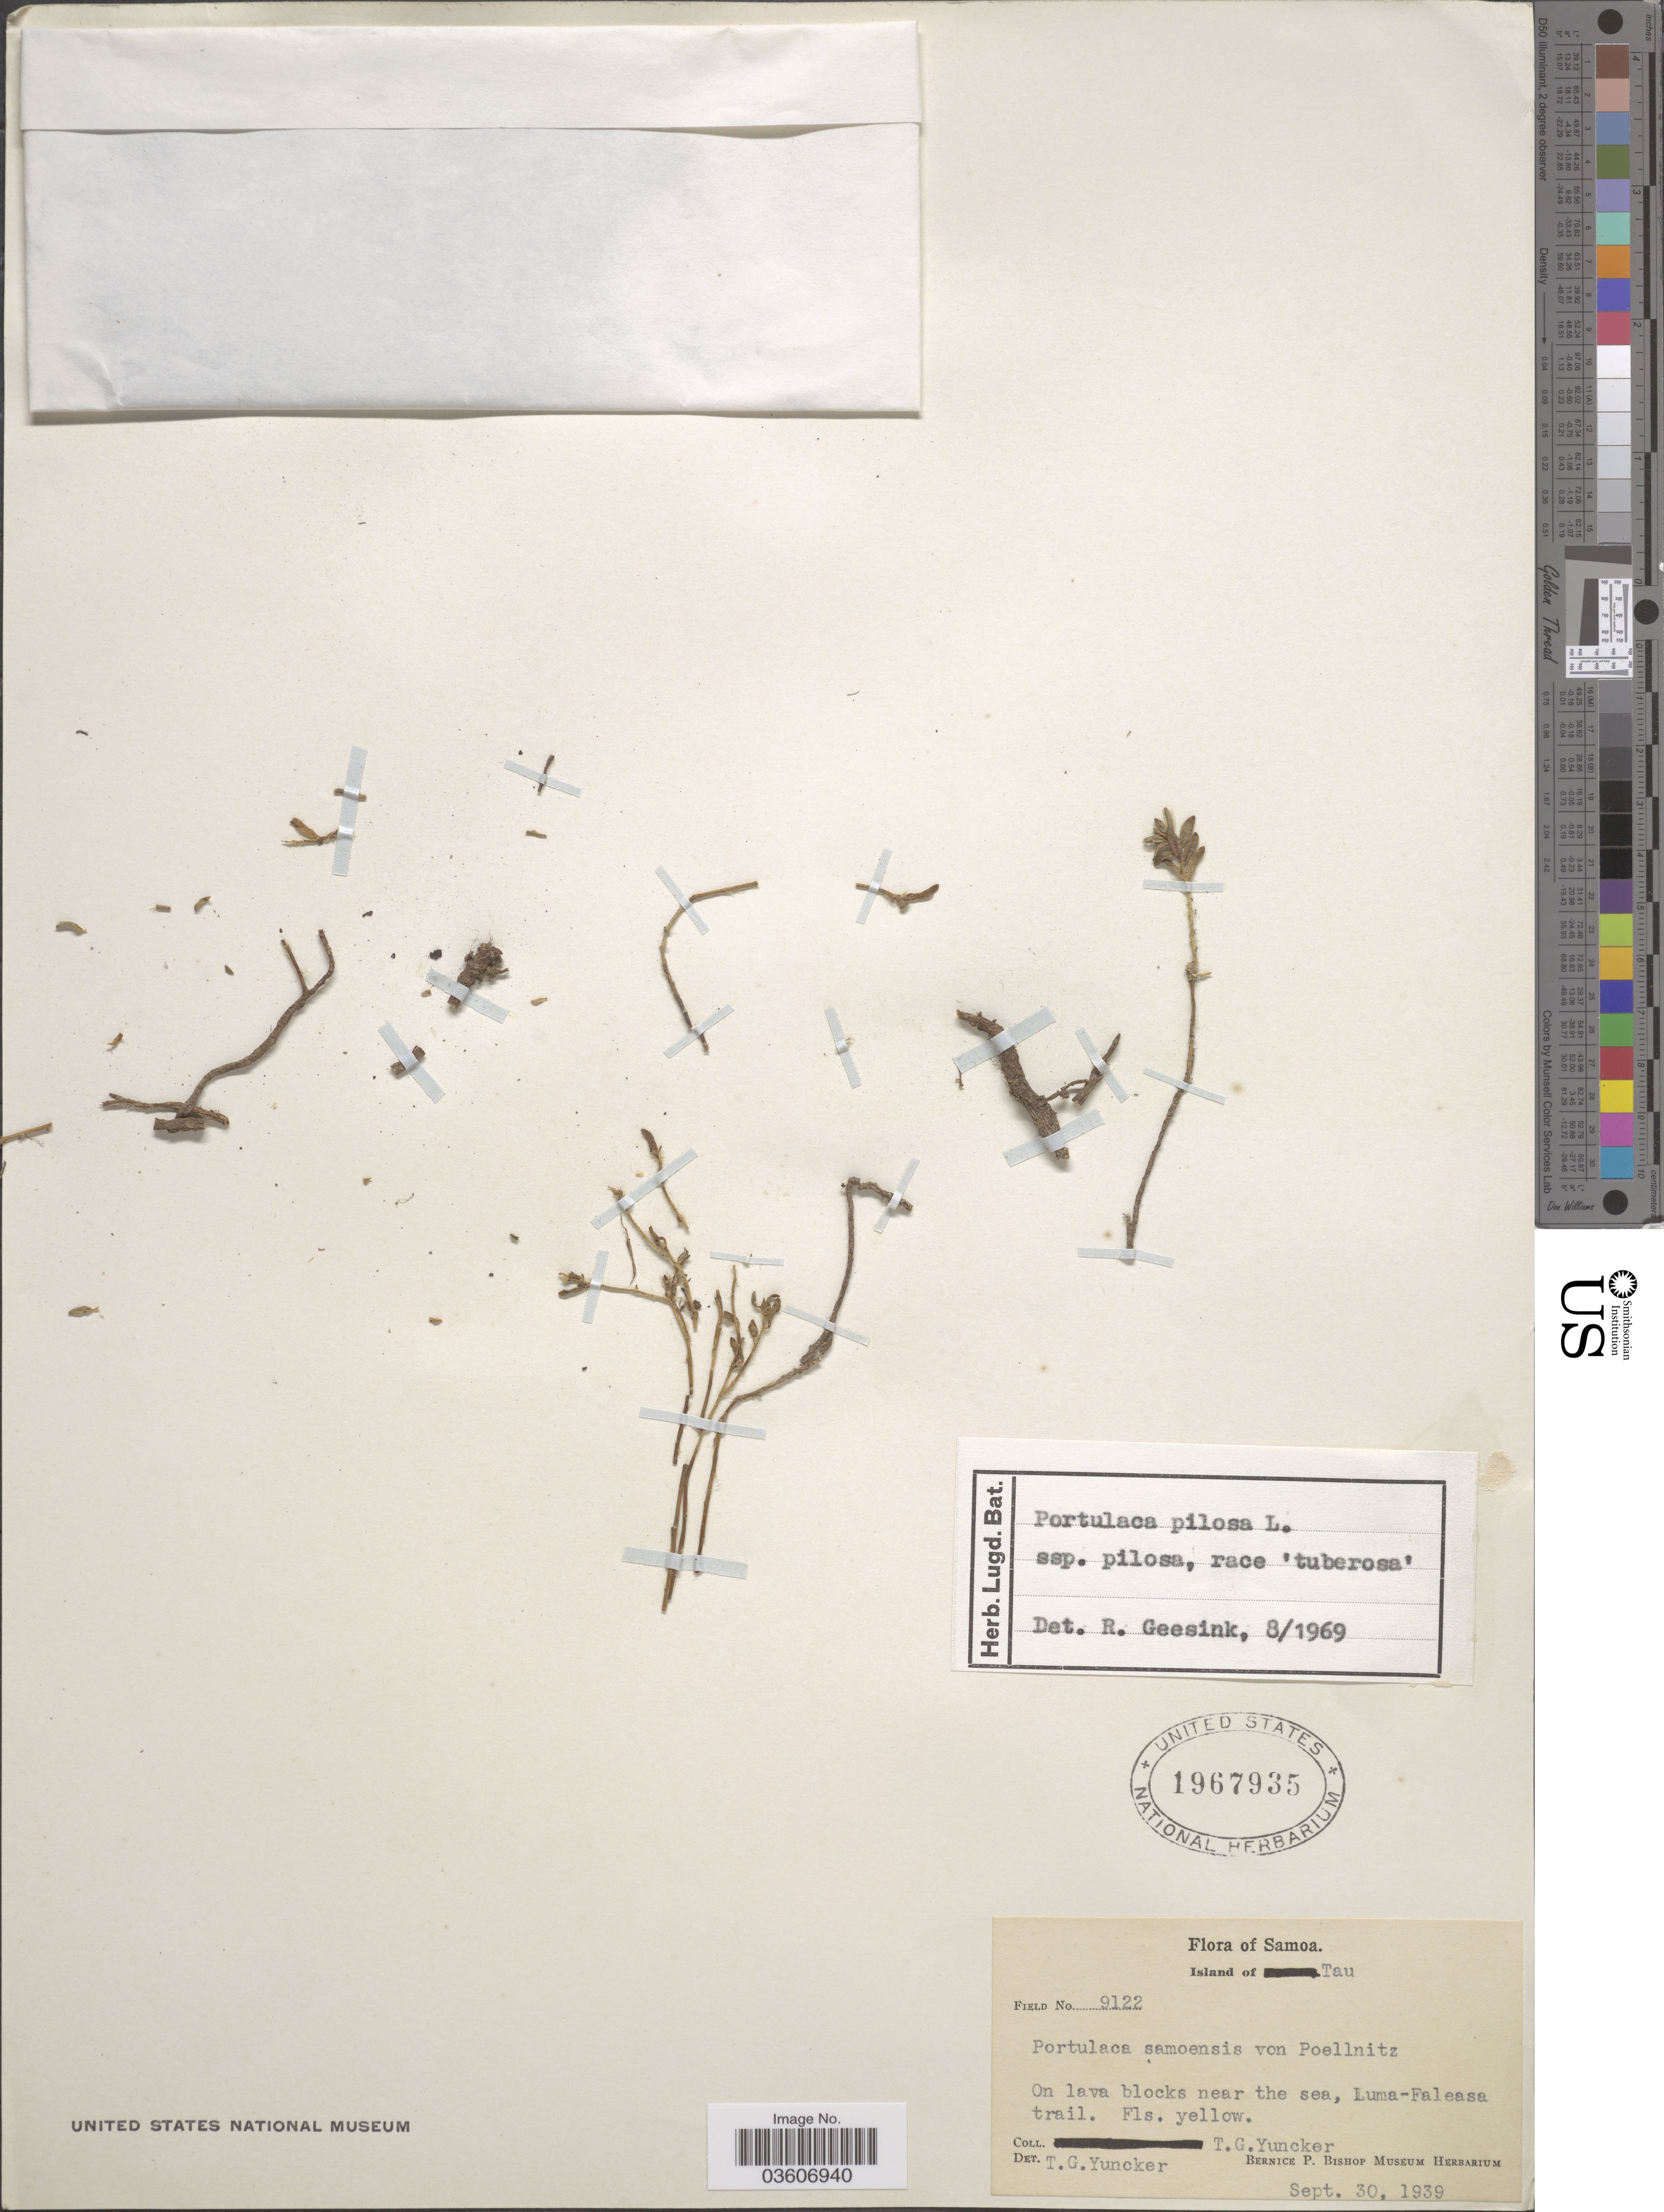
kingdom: Plantae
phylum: Tracheophyta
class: Magnoliopsida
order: Caryophyllales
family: Portulacaceae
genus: Portulaca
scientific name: Portulaca australis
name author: Endl.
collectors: T. G. Yuncker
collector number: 9122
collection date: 1939-09-30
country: Tonga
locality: Island of Tau. On lava blocks near the sea, Luma-Faleasa trail.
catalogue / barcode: US 1967935